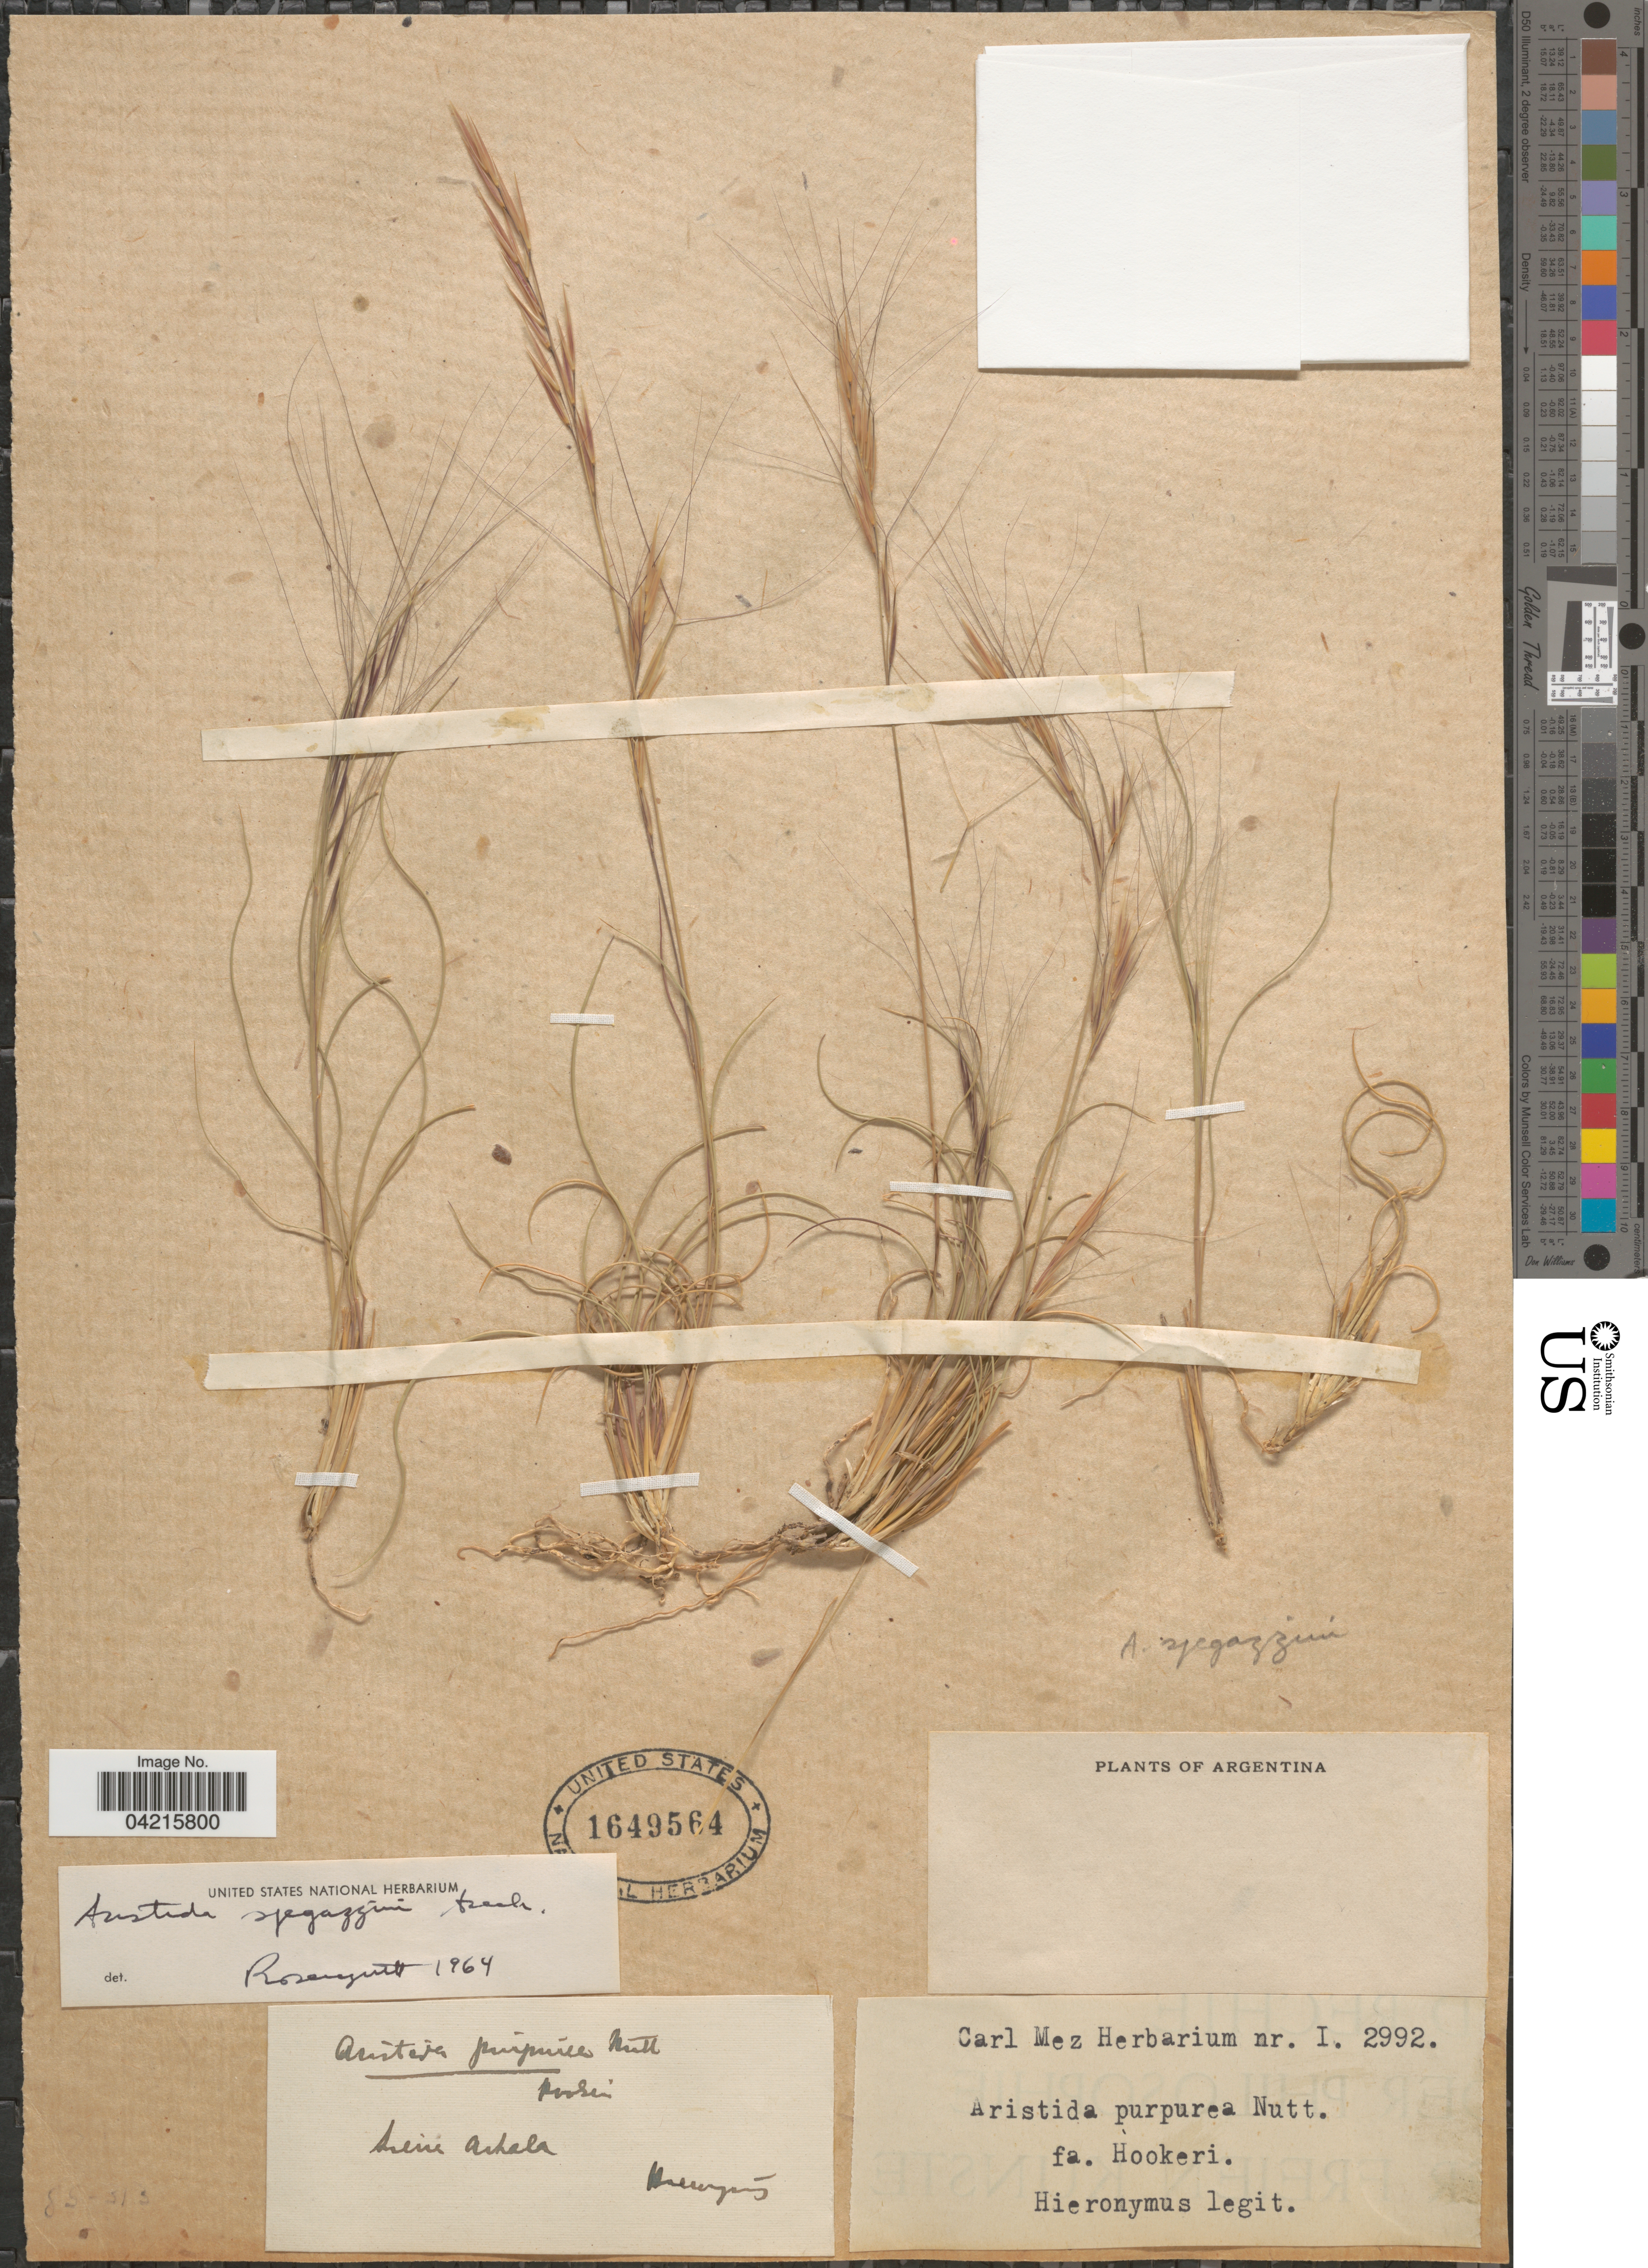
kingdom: Plantae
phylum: Tracheophyta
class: Liliopsida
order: Poales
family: Poaceae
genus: Aristida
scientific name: Aristida spegazzinii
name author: Arechav.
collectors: -. Hieronymus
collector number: I2992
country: Argentina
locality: Sierra Achala.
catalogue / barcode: US 1649564